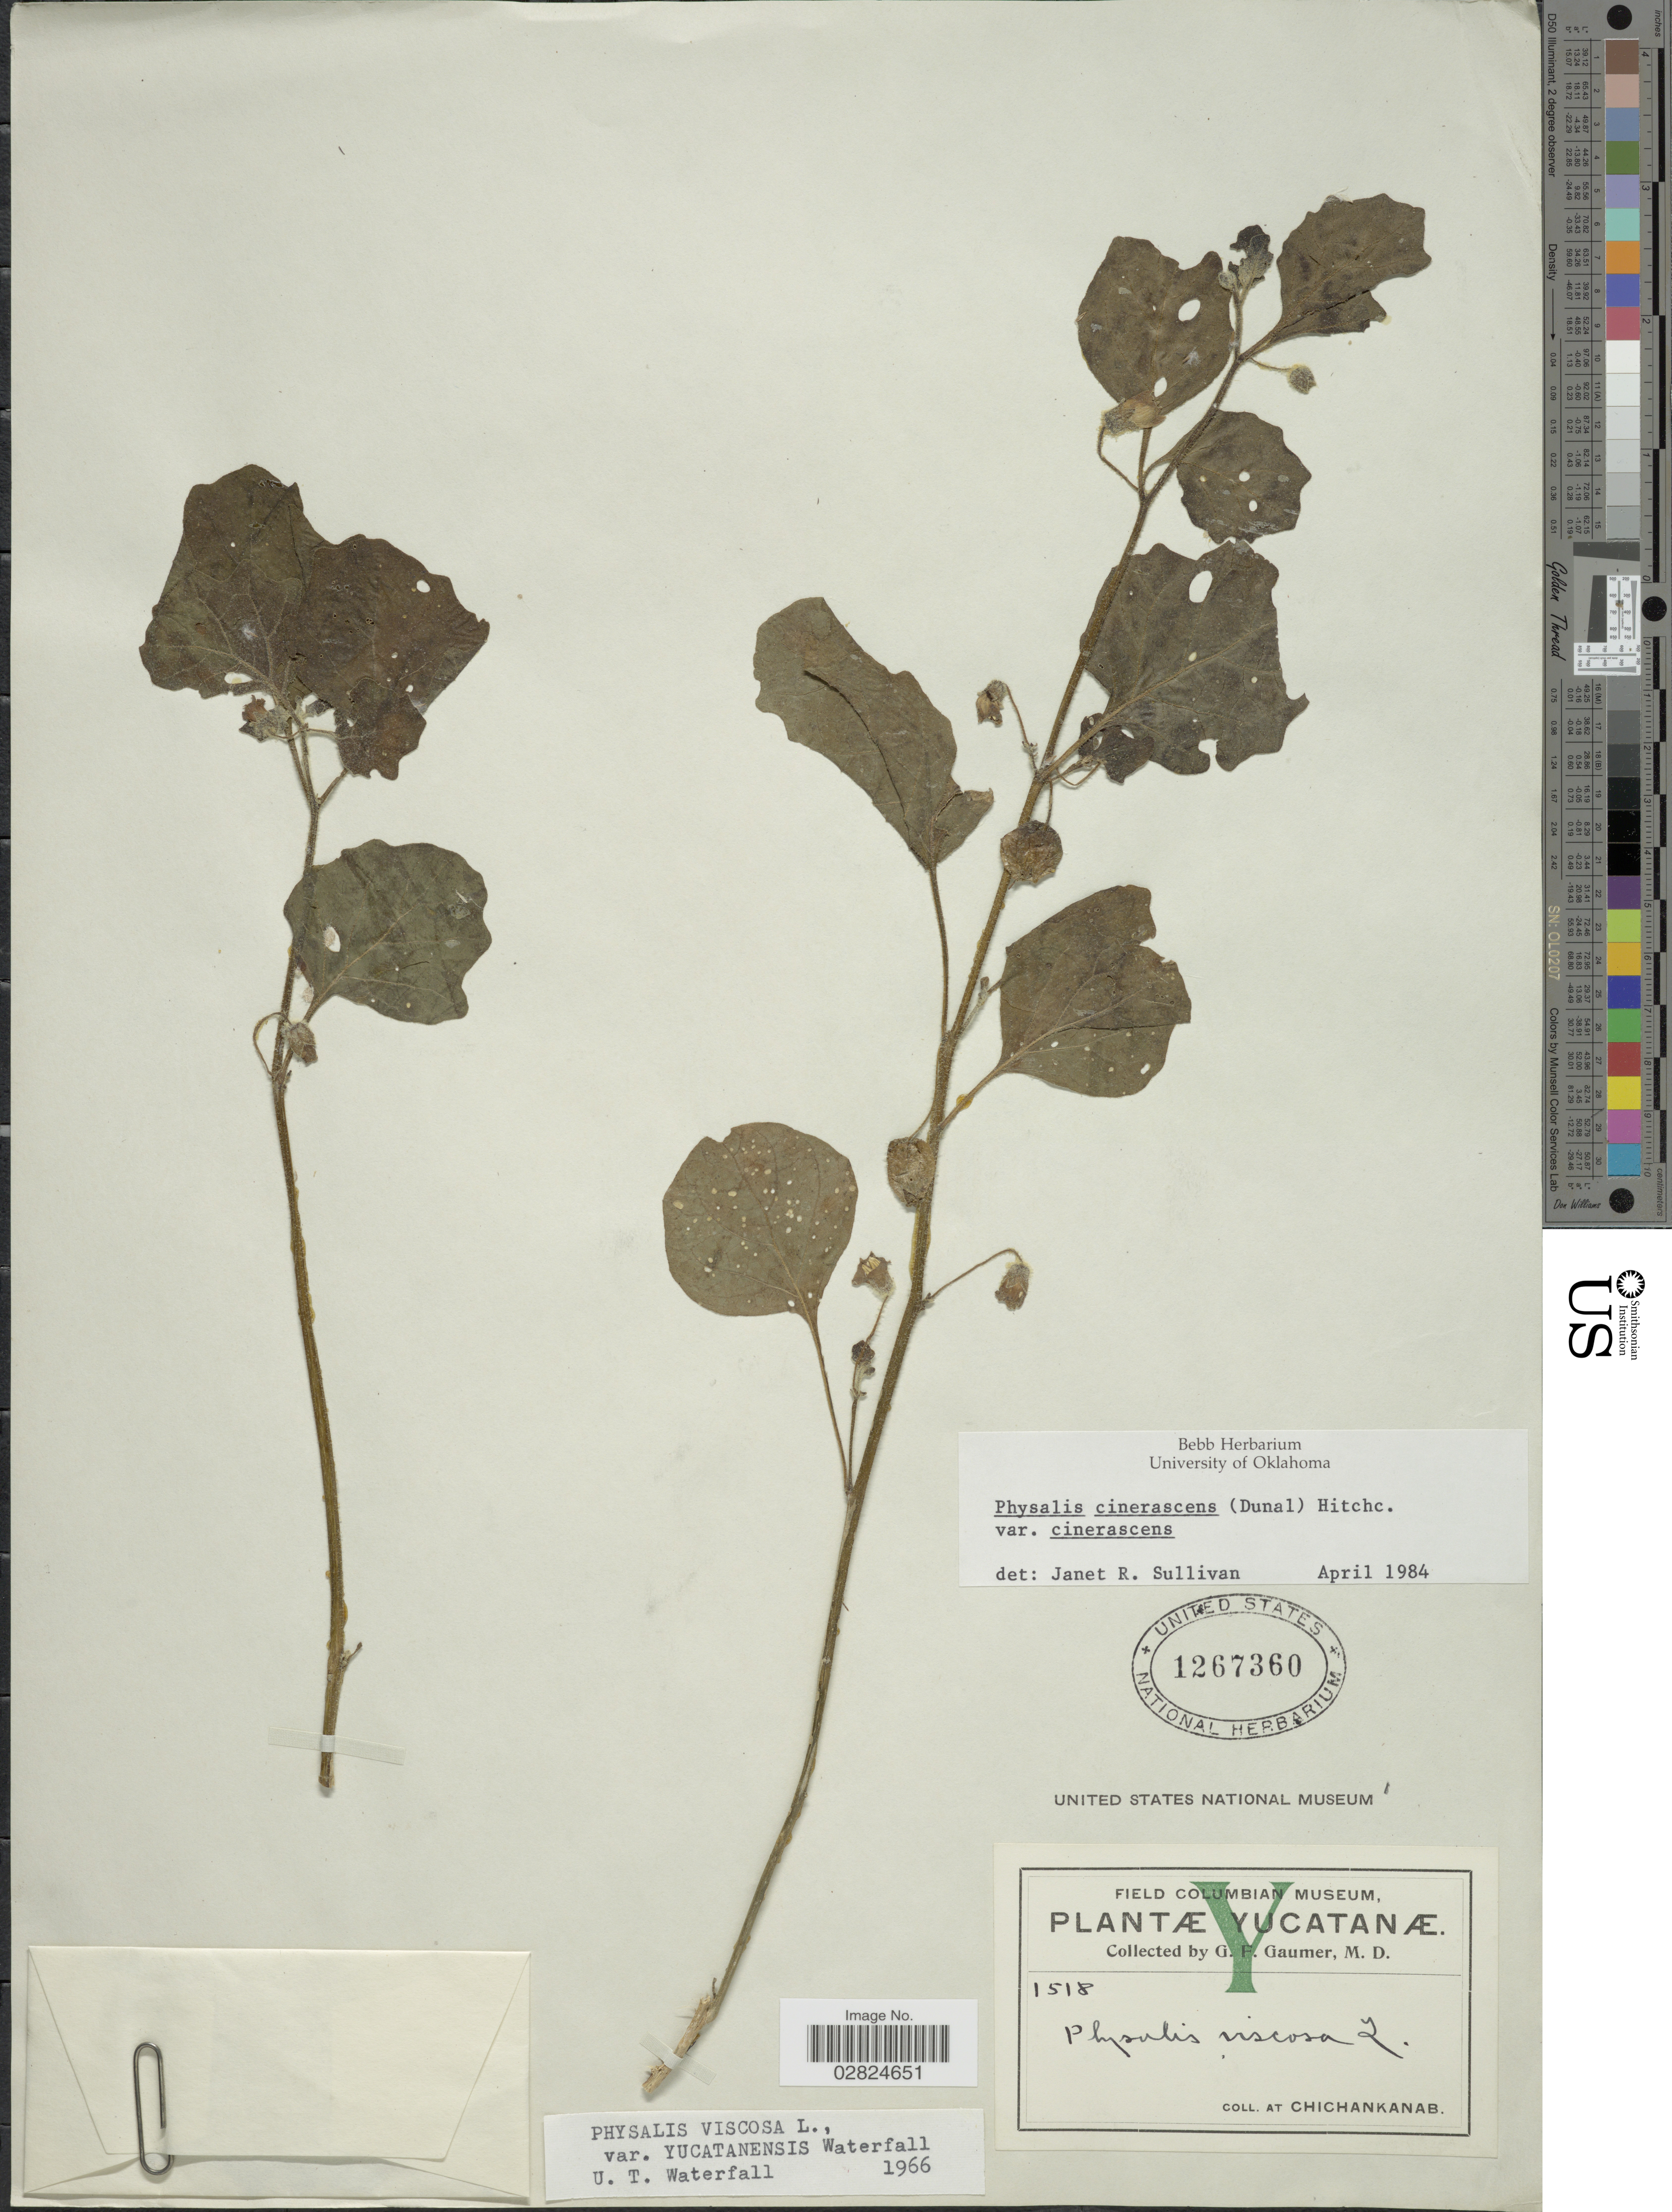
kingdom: Plantae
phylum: Tracheophyta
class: Magnoliopsida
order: Solanales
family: Solanaceae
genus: Physalis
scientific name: Physalis cinerascens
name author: (Dunal) Hitchc.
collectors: G. F. Gaumer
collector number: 1518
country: Mexico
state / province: Yucatán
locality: Chichankanab.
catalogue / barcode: US 1267360